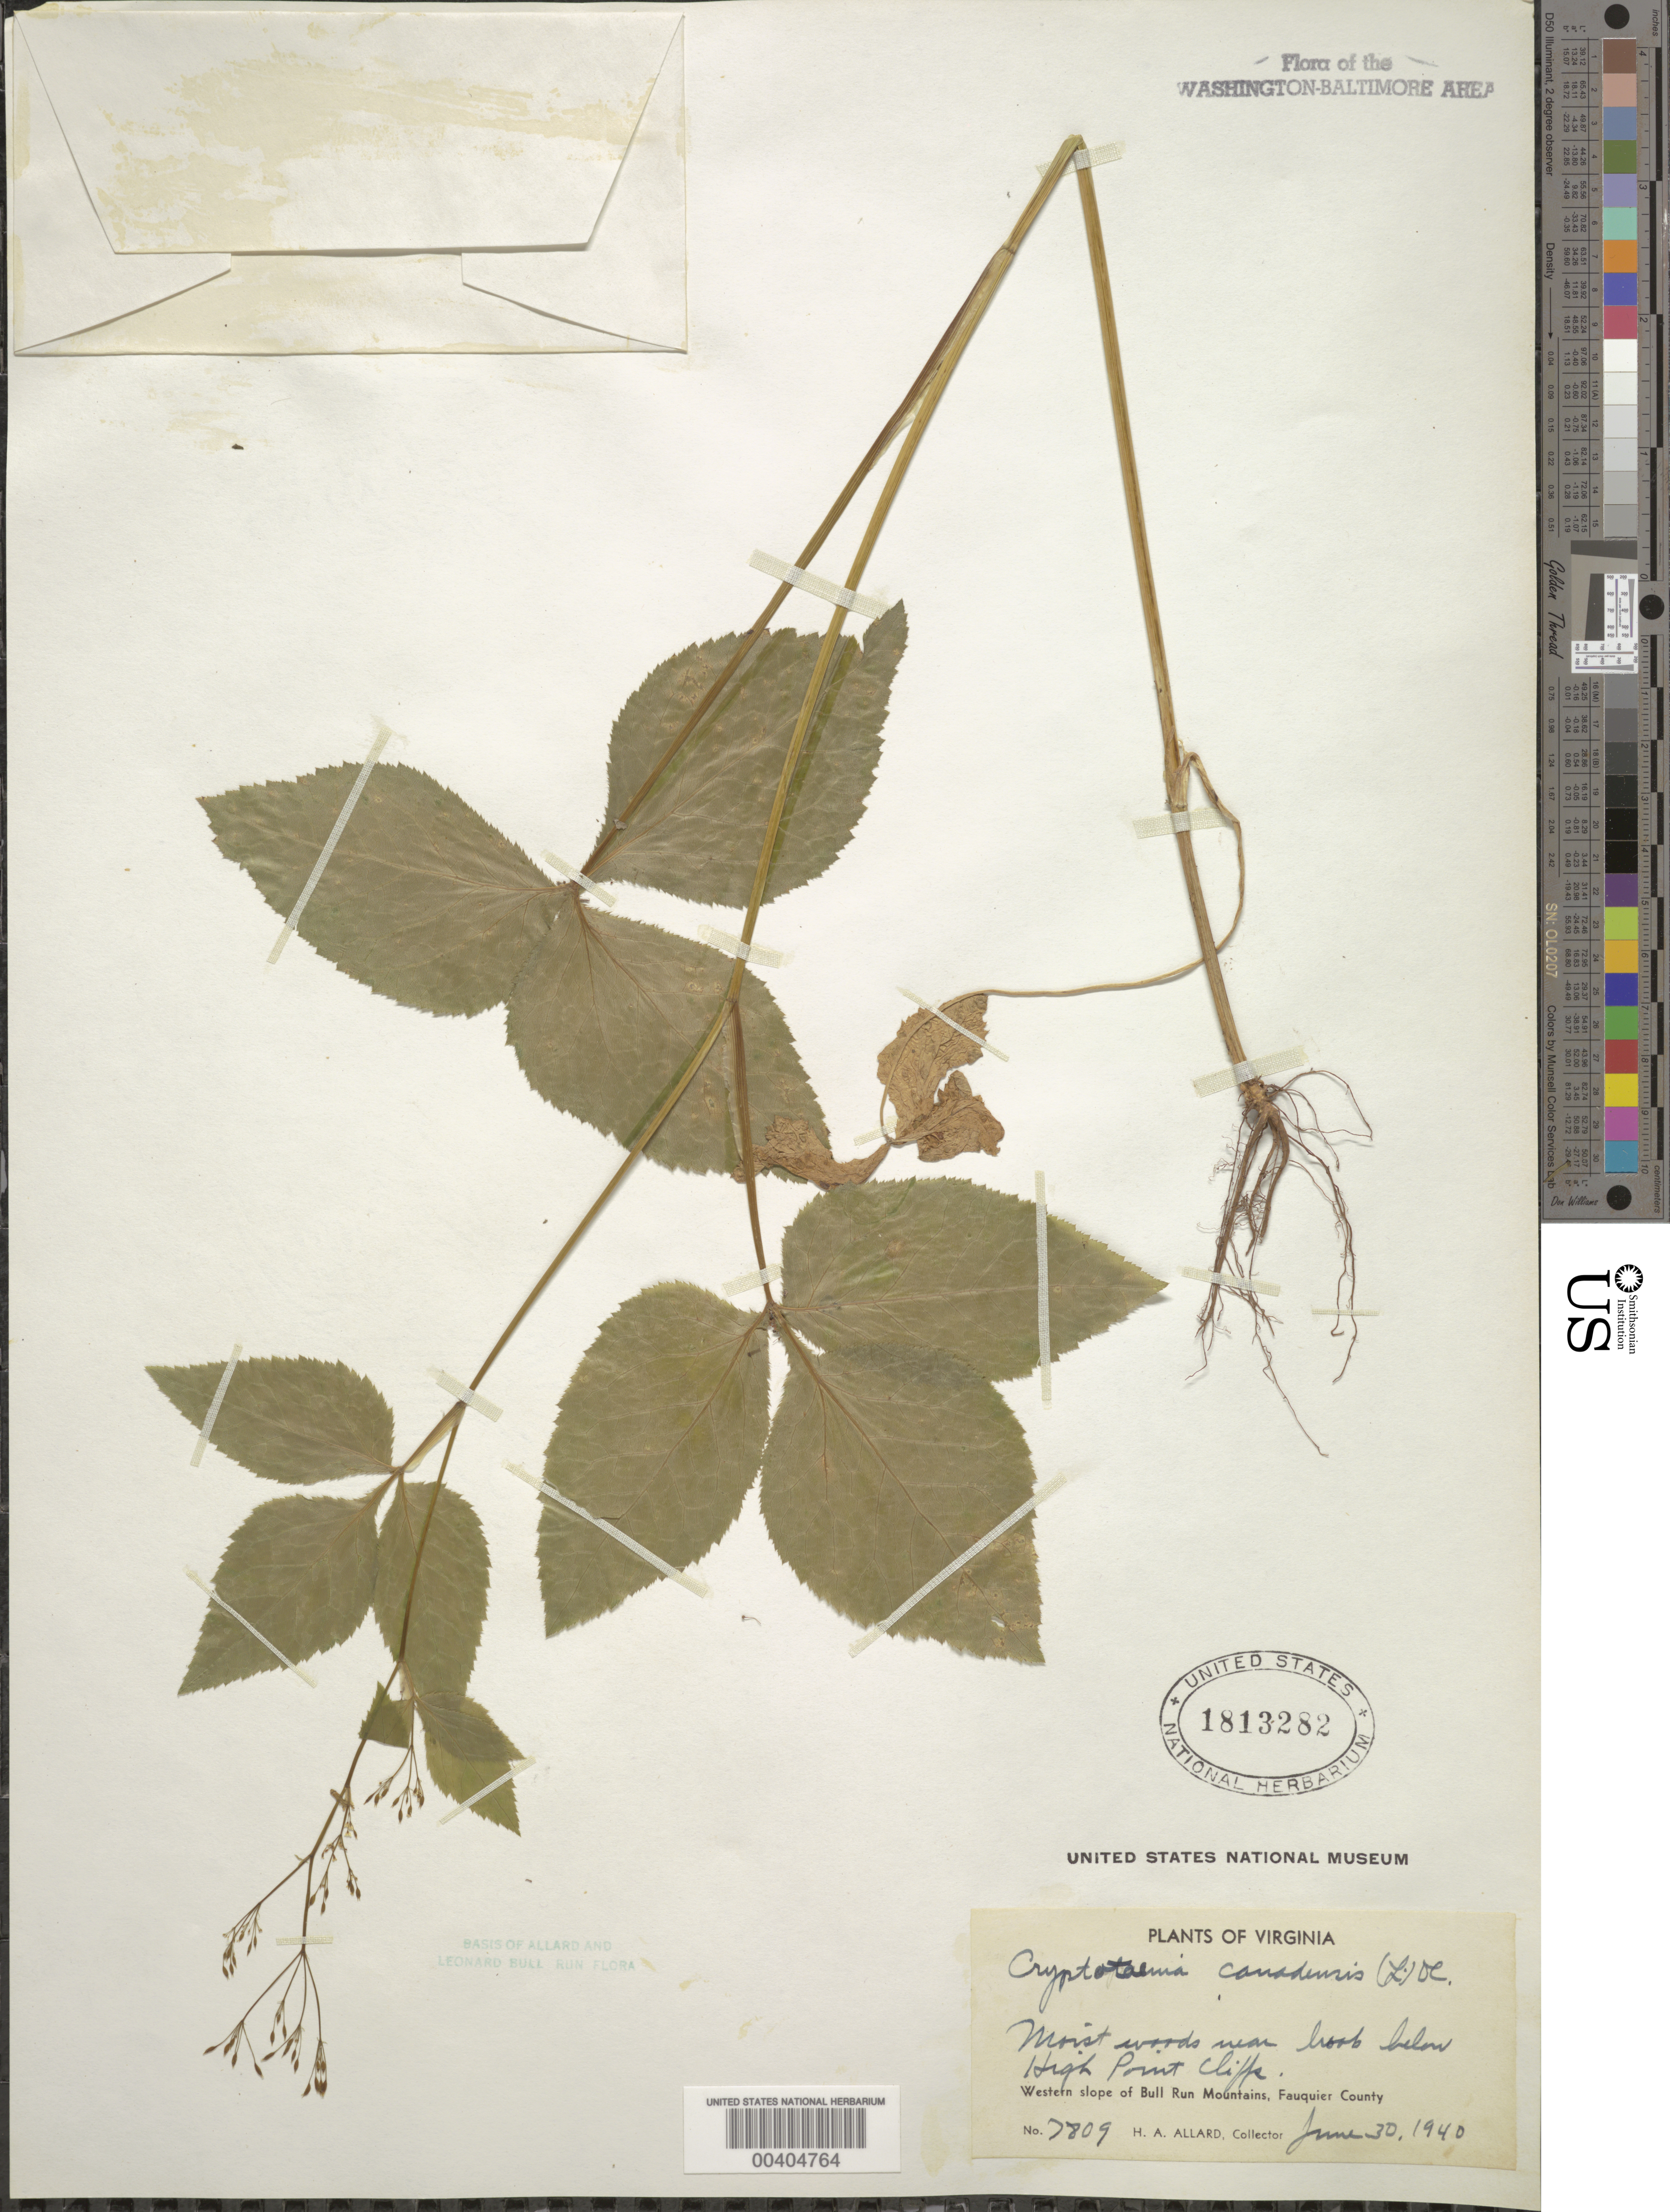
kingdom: Plantae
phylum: Tracheophyta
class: Magnoliopsida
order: Apiales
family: Apiaceae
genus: Cryptotaenia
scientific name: Cryptotaenia canadensis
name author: (L.) DC.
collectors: H. A. Allard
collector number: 7809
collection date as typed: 30 Jun 1940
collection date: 1940-06-30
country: United States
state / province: Virginia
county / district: Fauquier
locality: Below High Point cliffs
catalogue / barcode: US 1813282